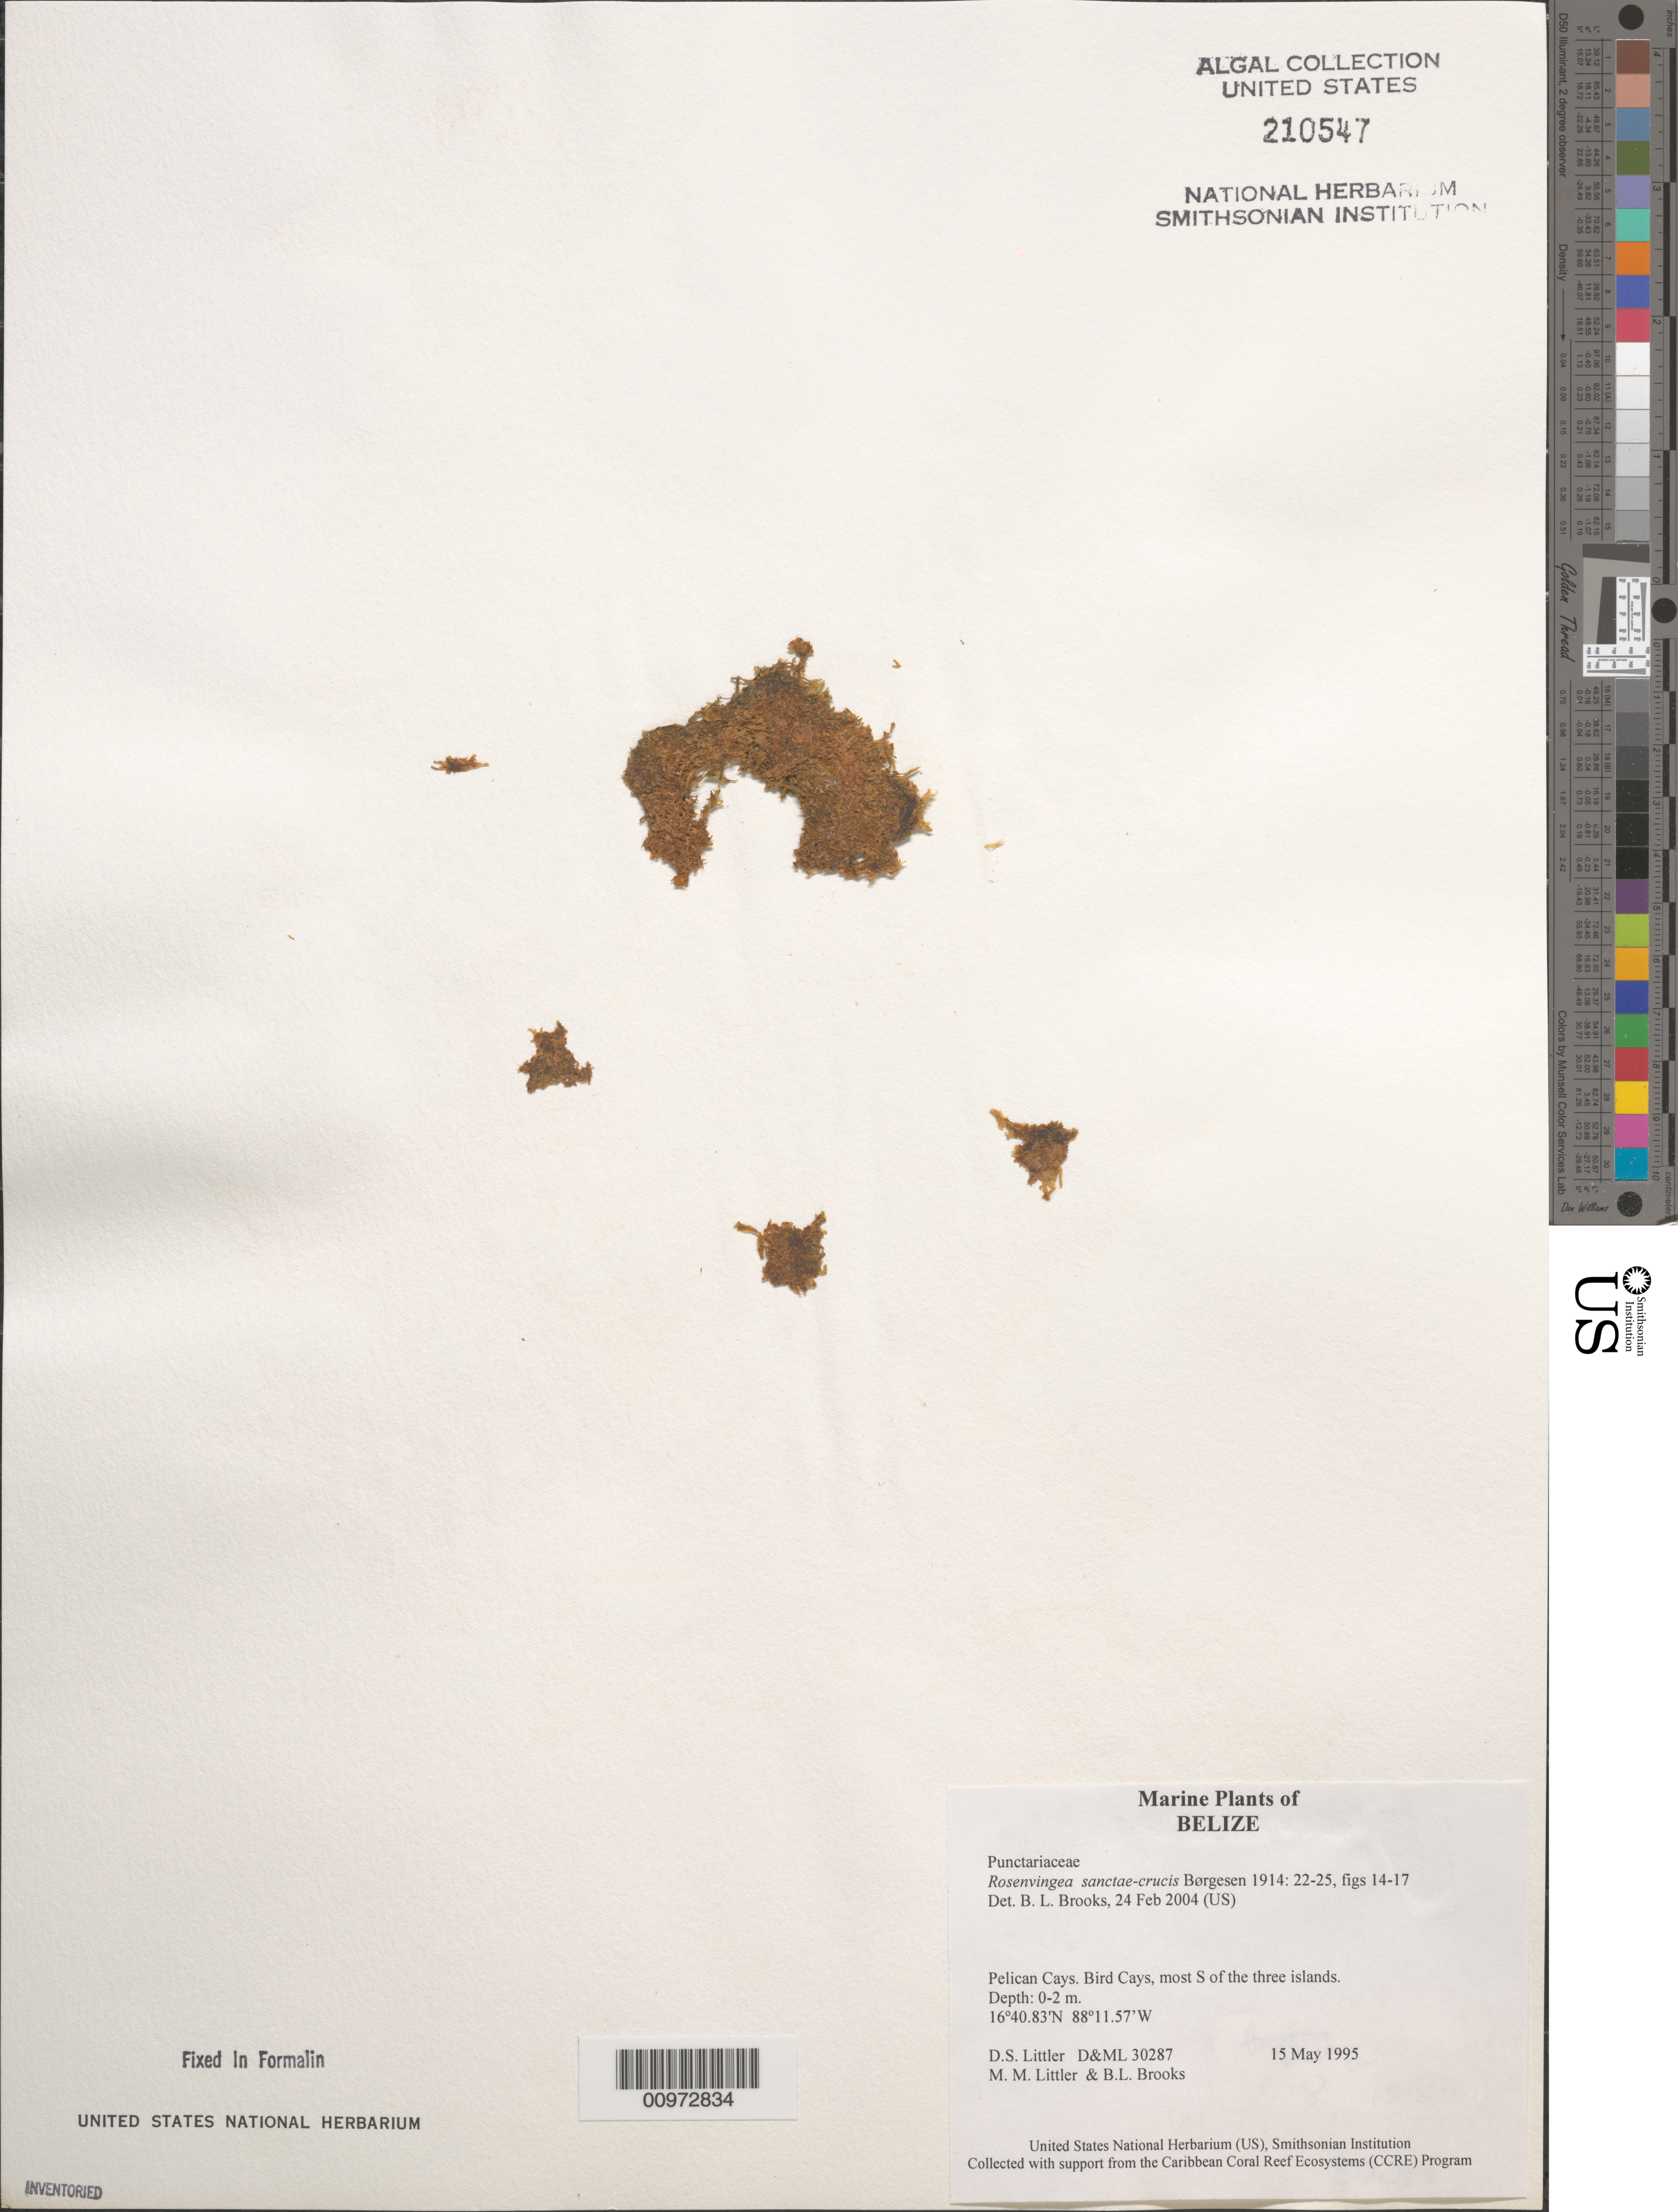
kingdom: Chromista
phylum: Ochrophyta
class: Phaeophyceae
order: Scytosiphonales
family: Scytosiphonaceae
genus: Rosenvingea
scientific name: Rosenvingea sanctae-crucis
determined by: Brooks, B. L., (BOT), Smithsonian Institution - National Museum of Natural History (UNITED STATES)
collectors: D. S. Littler, M. M. Littler & B. Brooks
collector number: D&ML 30287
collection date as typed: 15 May 1995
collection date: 1995-05-15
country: Belize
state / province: Stann Creek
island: Bird Cay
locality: Southernmost of the three islands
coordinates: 16 40.83'N, 88 11.57'W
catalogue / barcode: US 210547